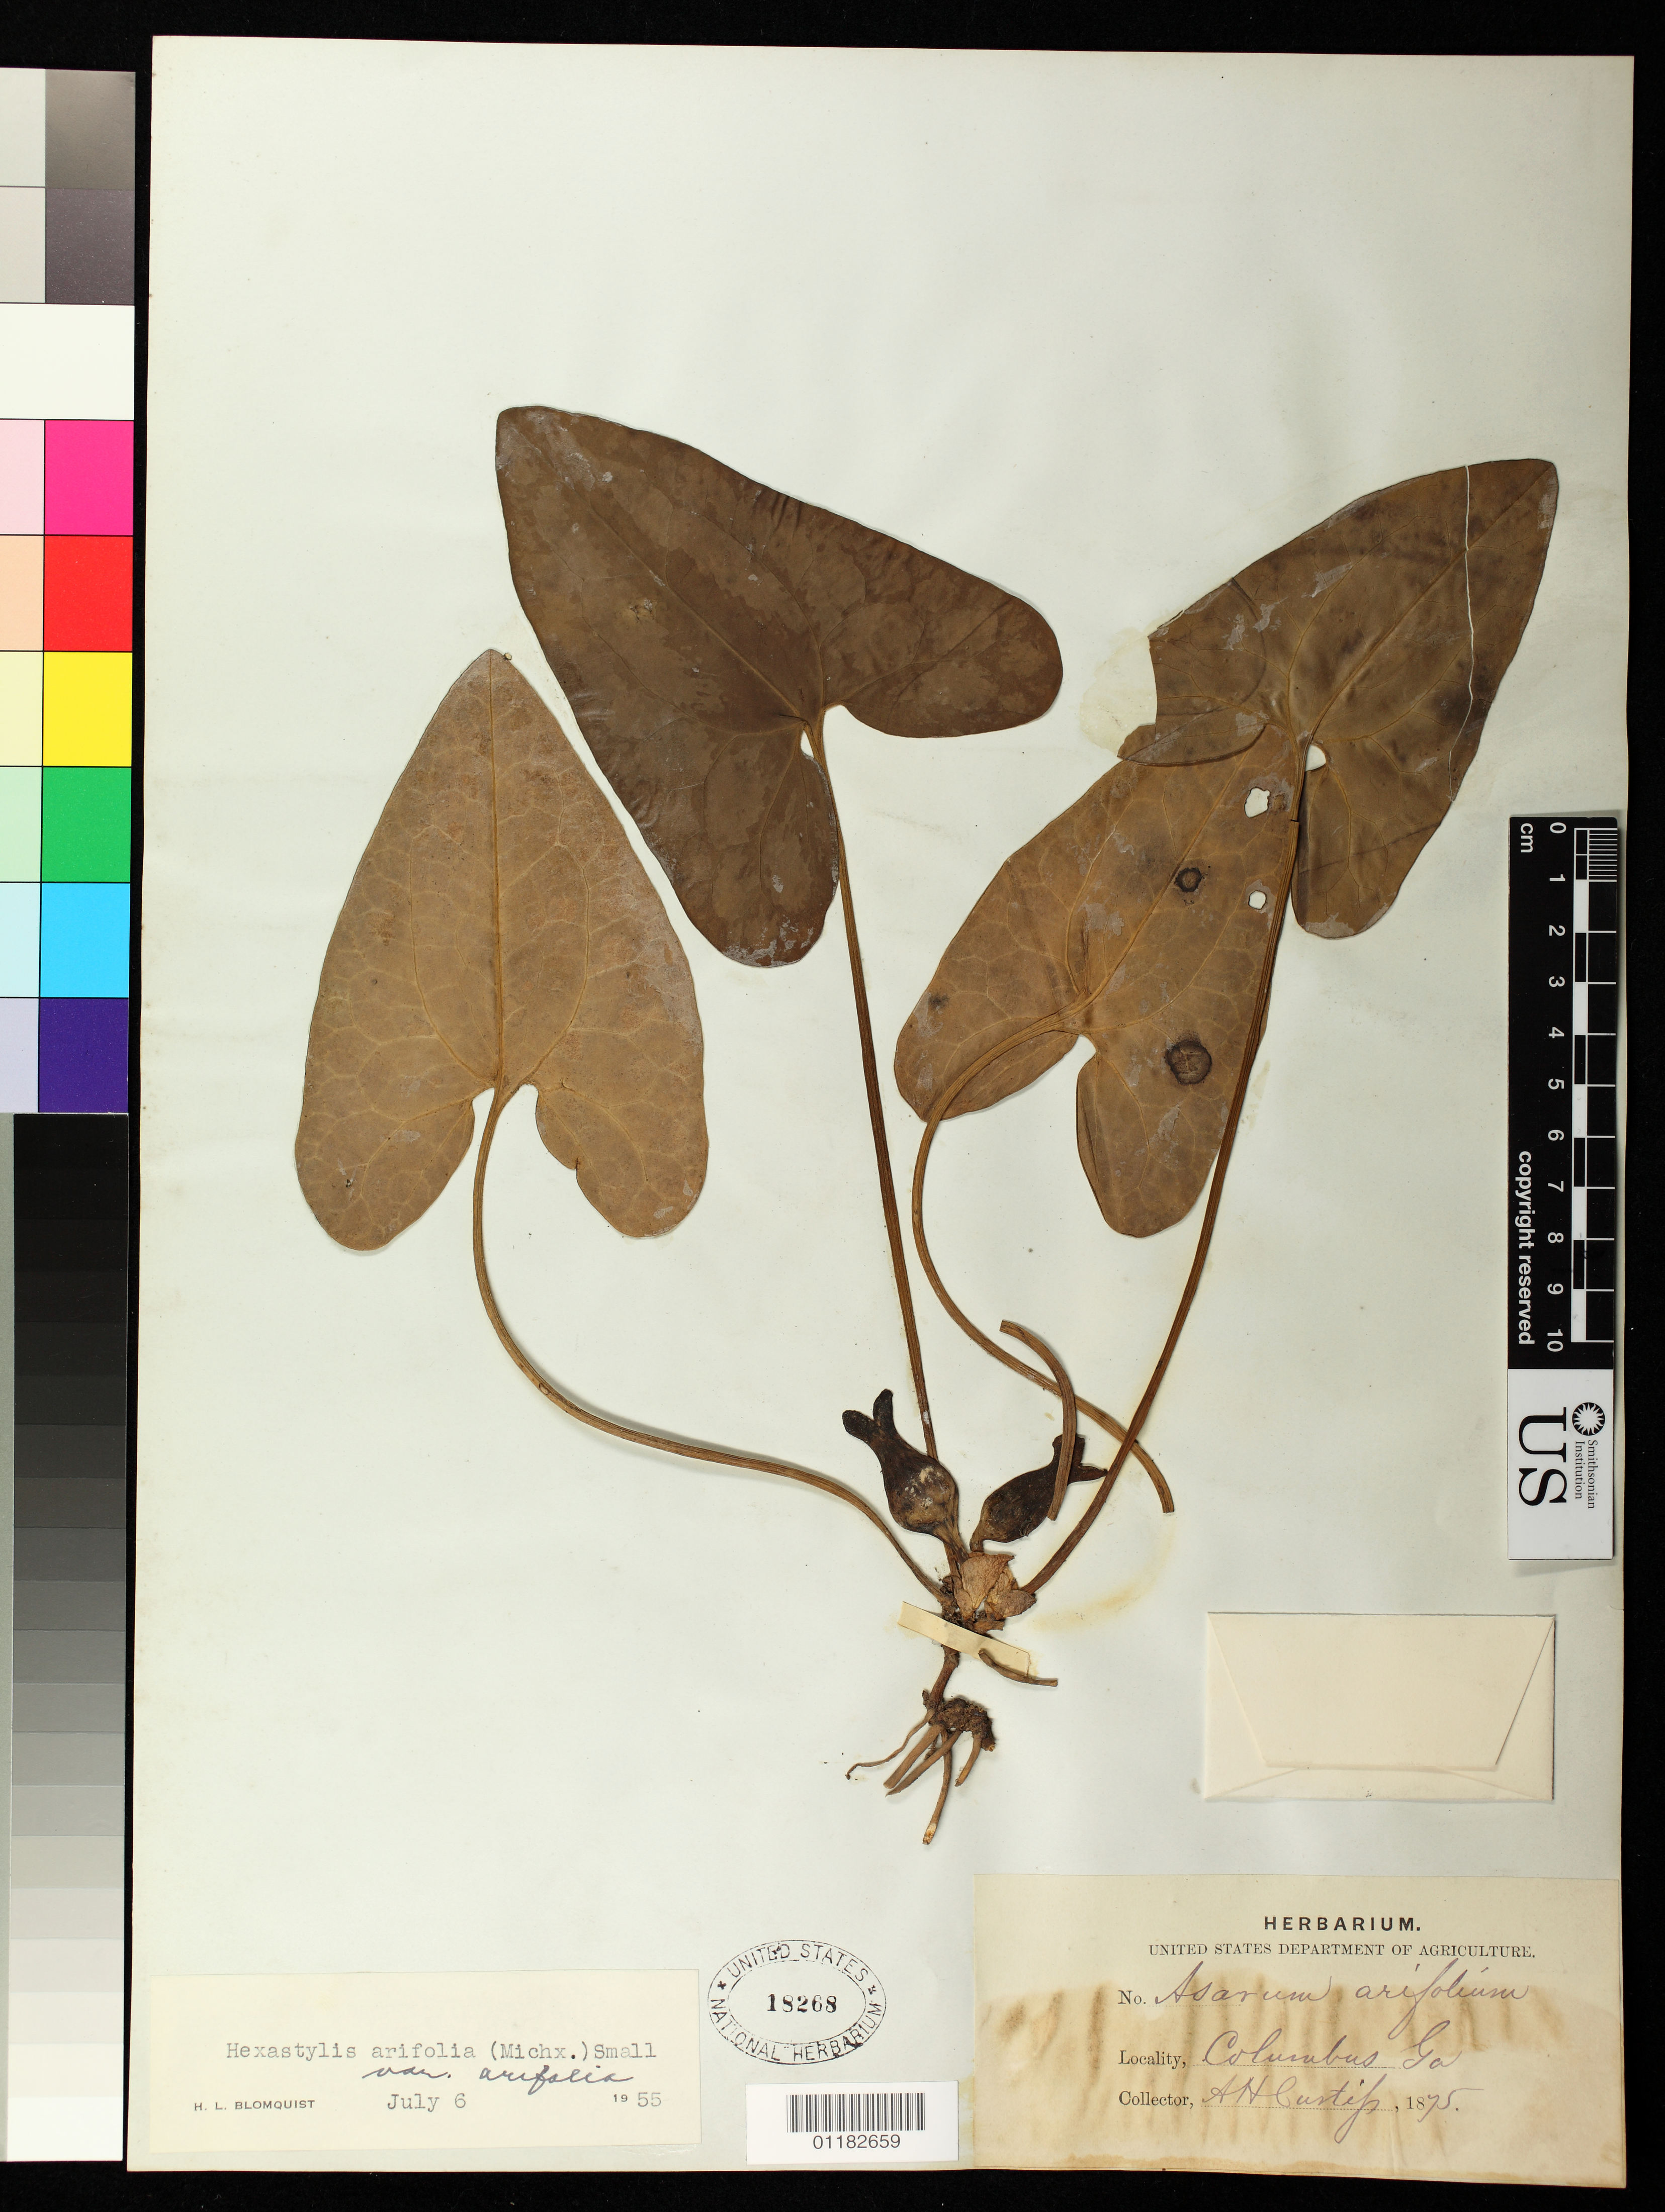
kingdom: Plantae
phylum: Tracheophyta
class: Magnoliopsida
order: Piperales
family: Aristolochiaceae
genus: Hexastylis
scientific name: Hexastylis arifolia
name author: (Michx.) Small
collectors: A. H. Curtiss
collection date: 1875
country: United States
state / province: Georgia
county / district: Muscogee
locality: Columbus, Muscogee County.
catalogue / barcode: US 18268